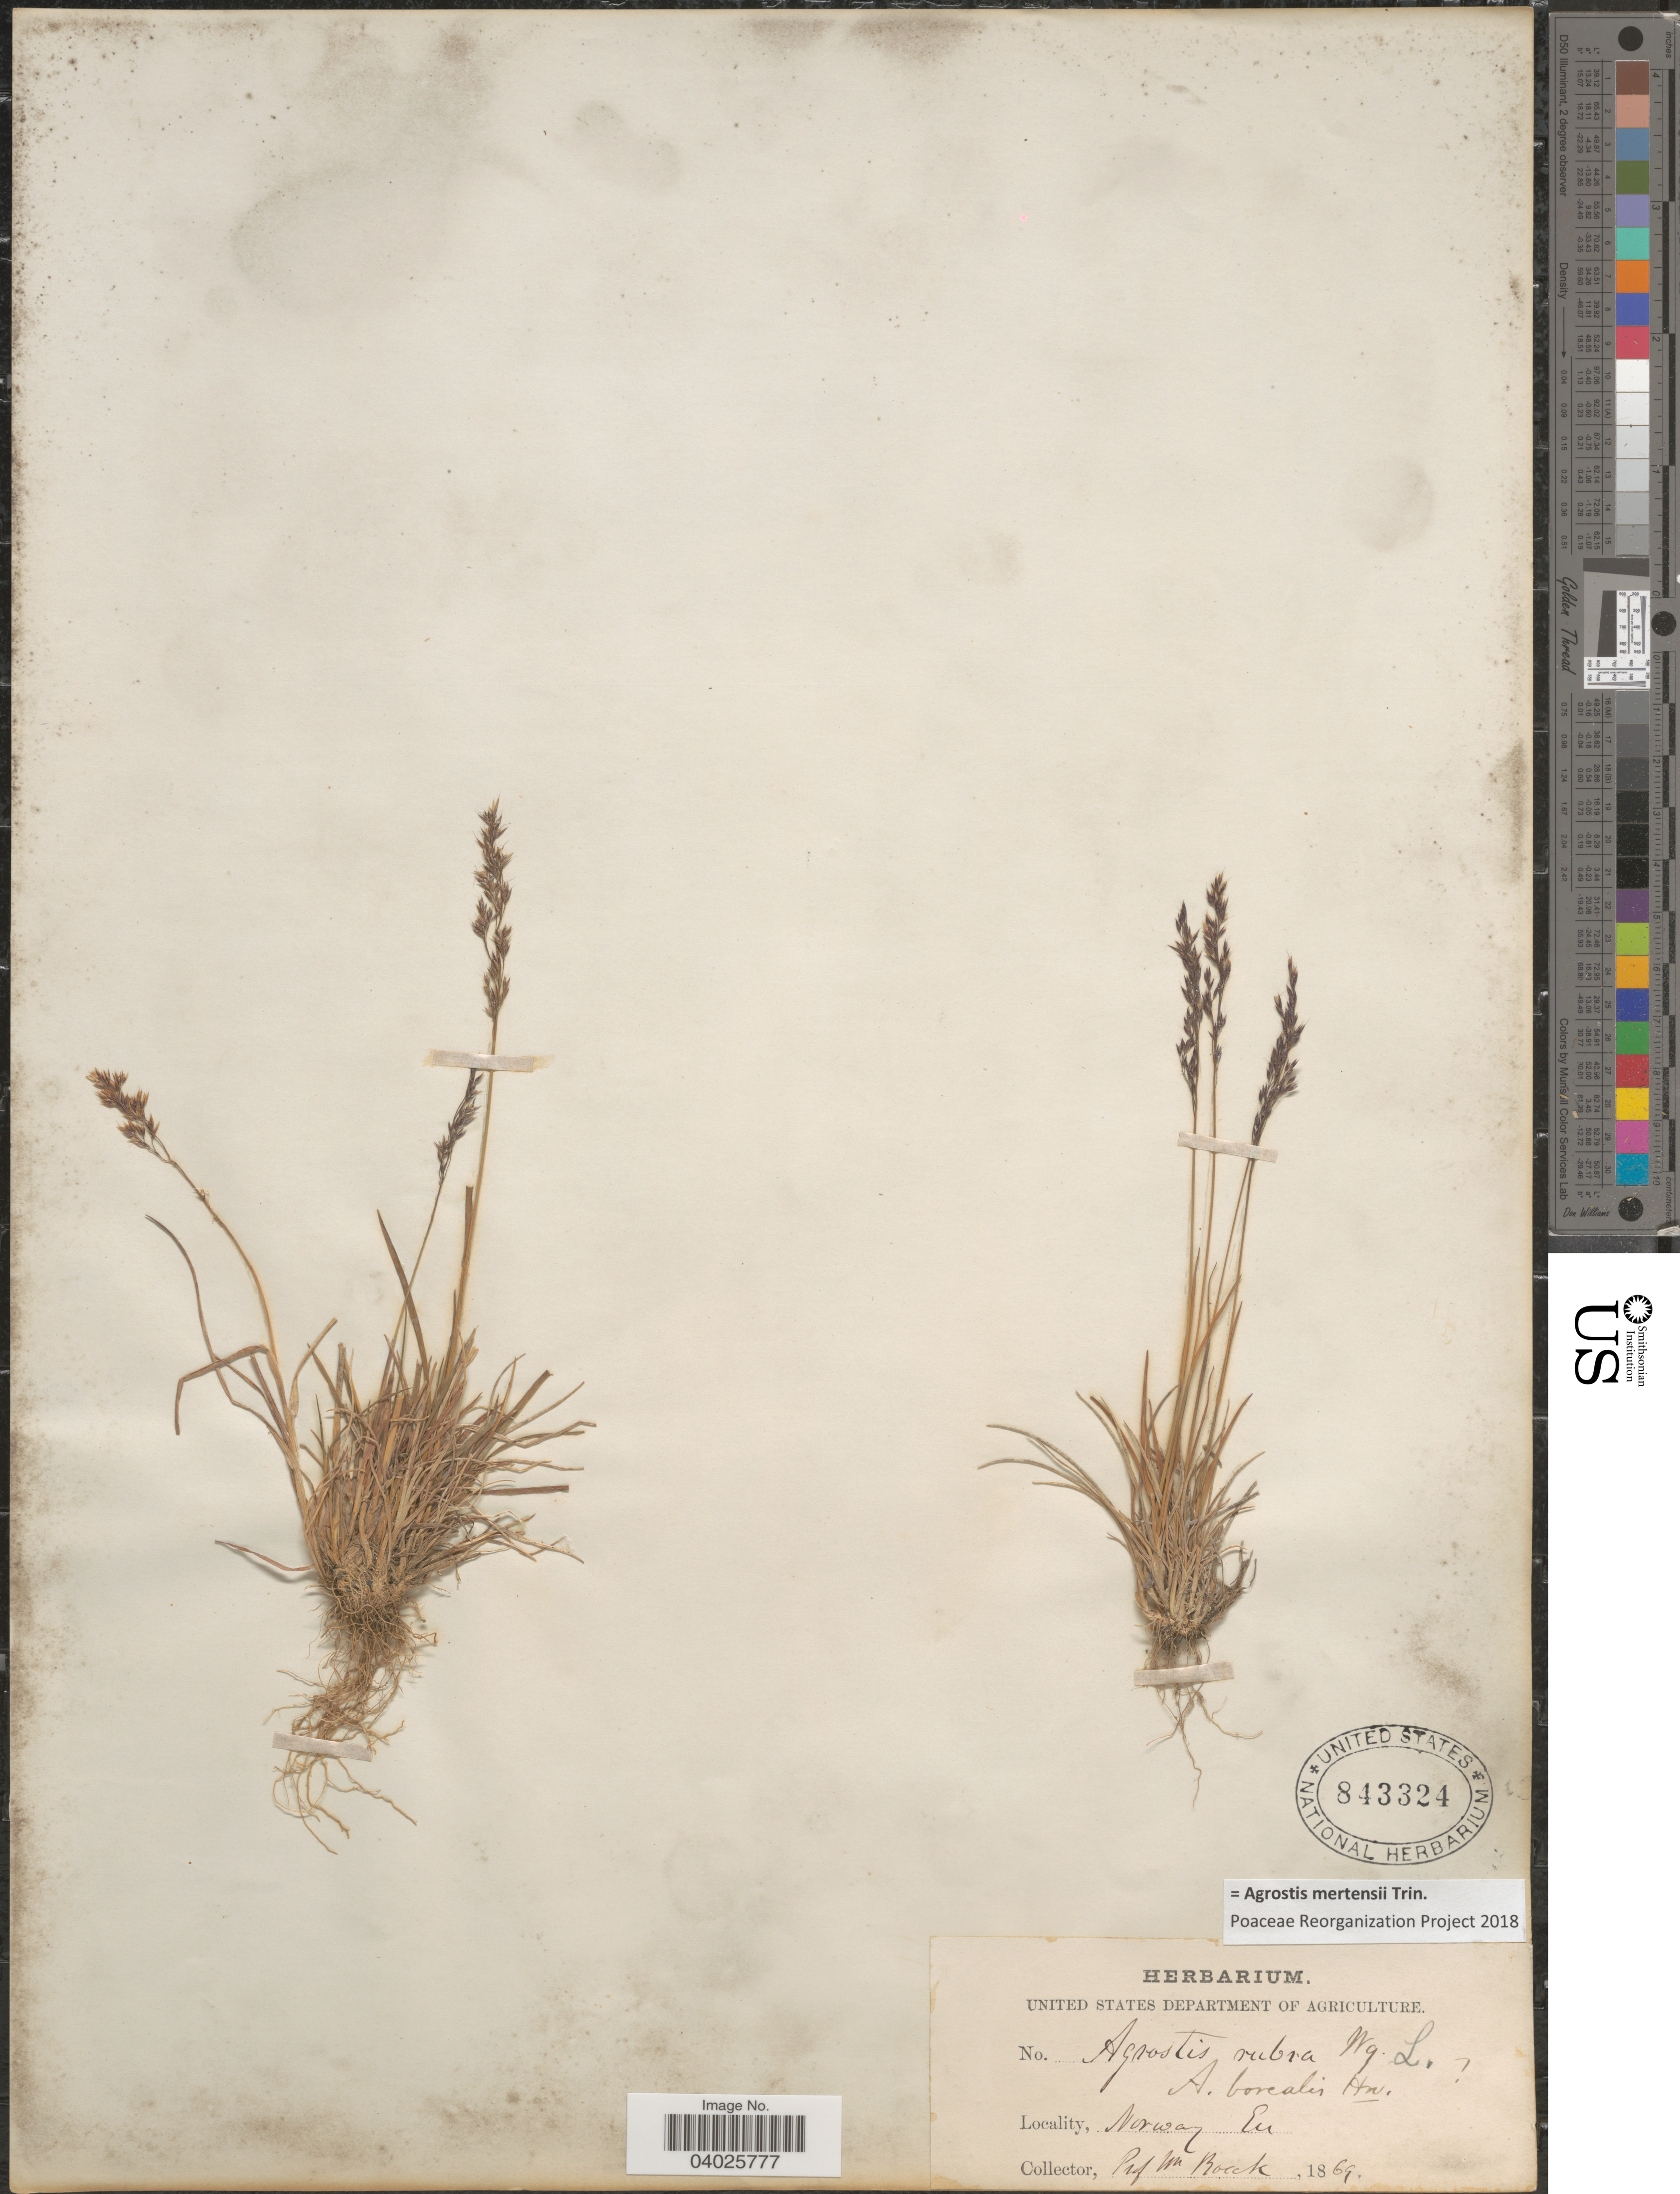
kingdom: Plantae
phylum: Tracheophyta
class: Liliopsida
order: Poales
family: Poaceae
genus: Agrostis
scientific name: Agrostis mertensii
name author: Trin.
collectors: P. Boeck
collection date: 1869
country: Norway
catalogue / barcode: US 843324